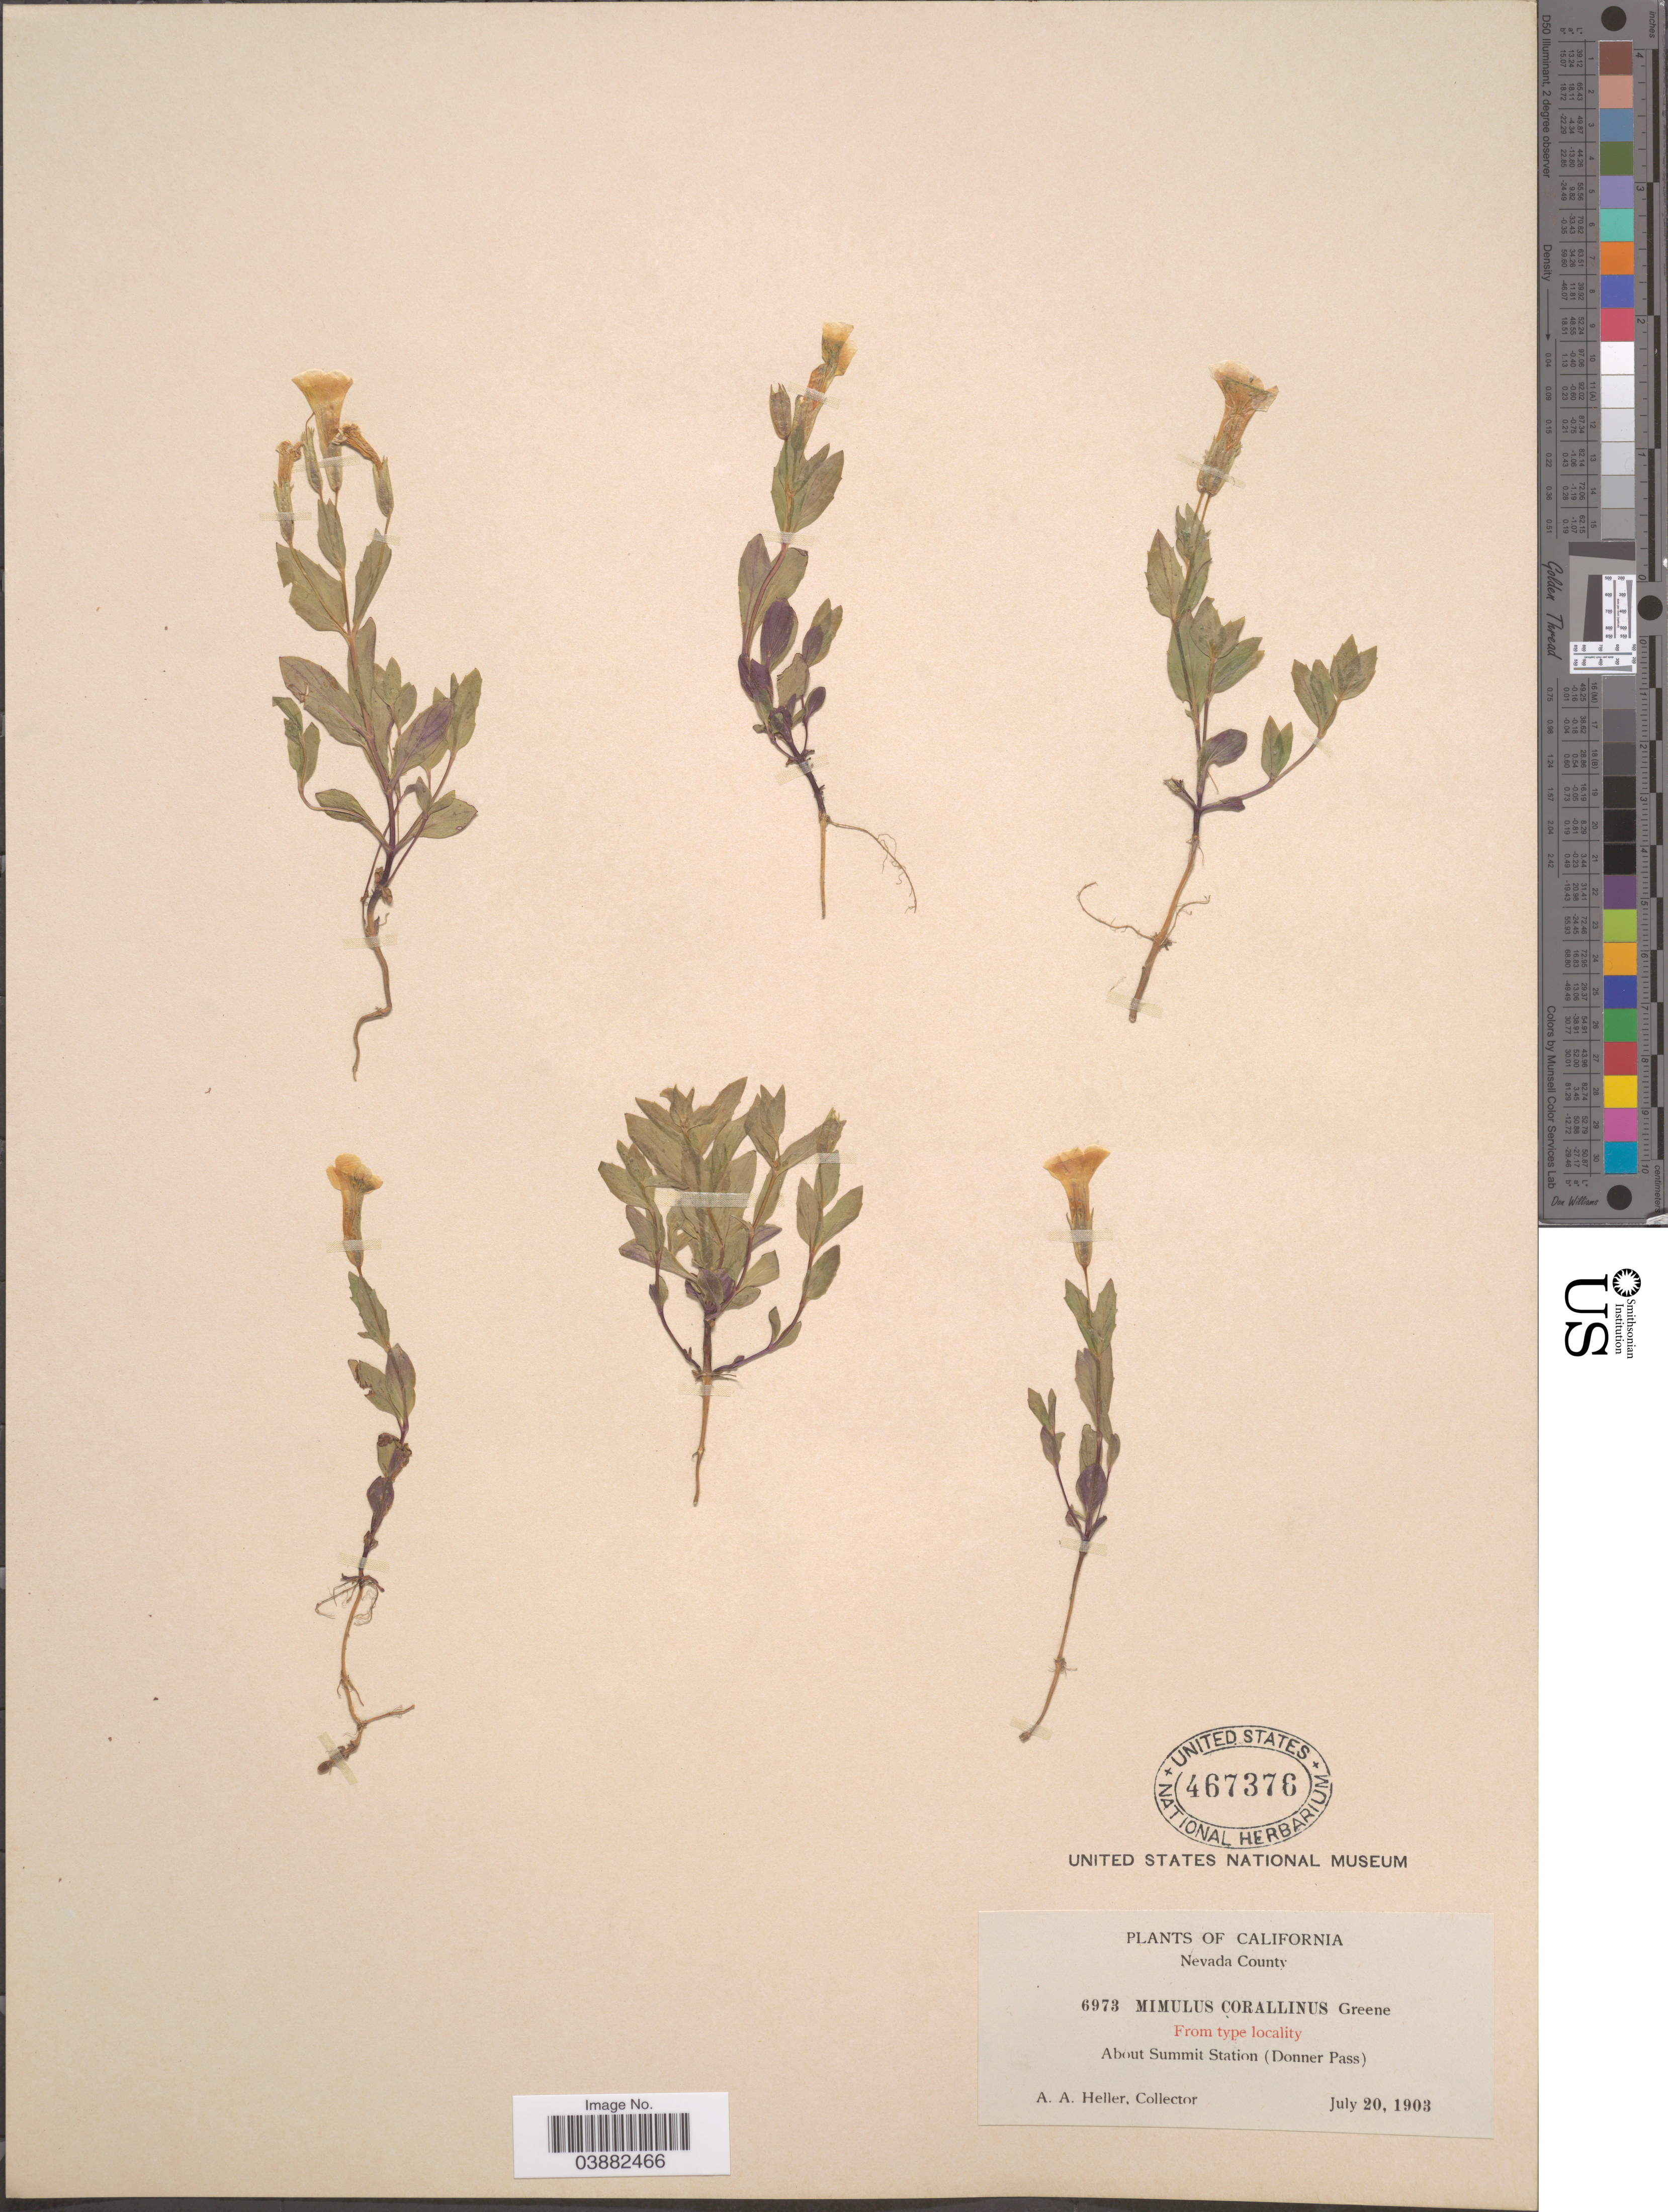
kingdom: Plantae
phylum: Tracheophyta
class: Magnoliopsida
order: Lamiales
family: Phrymaceae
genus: Mimulus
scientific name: Mimulus moniliformis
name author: Greene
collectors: A. A. Heller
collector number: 6973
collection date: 1903-07-20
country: United States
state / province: California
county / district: Nevada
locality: Nevada County. About Summt Station (Donner Pass).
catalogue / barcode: US 467376